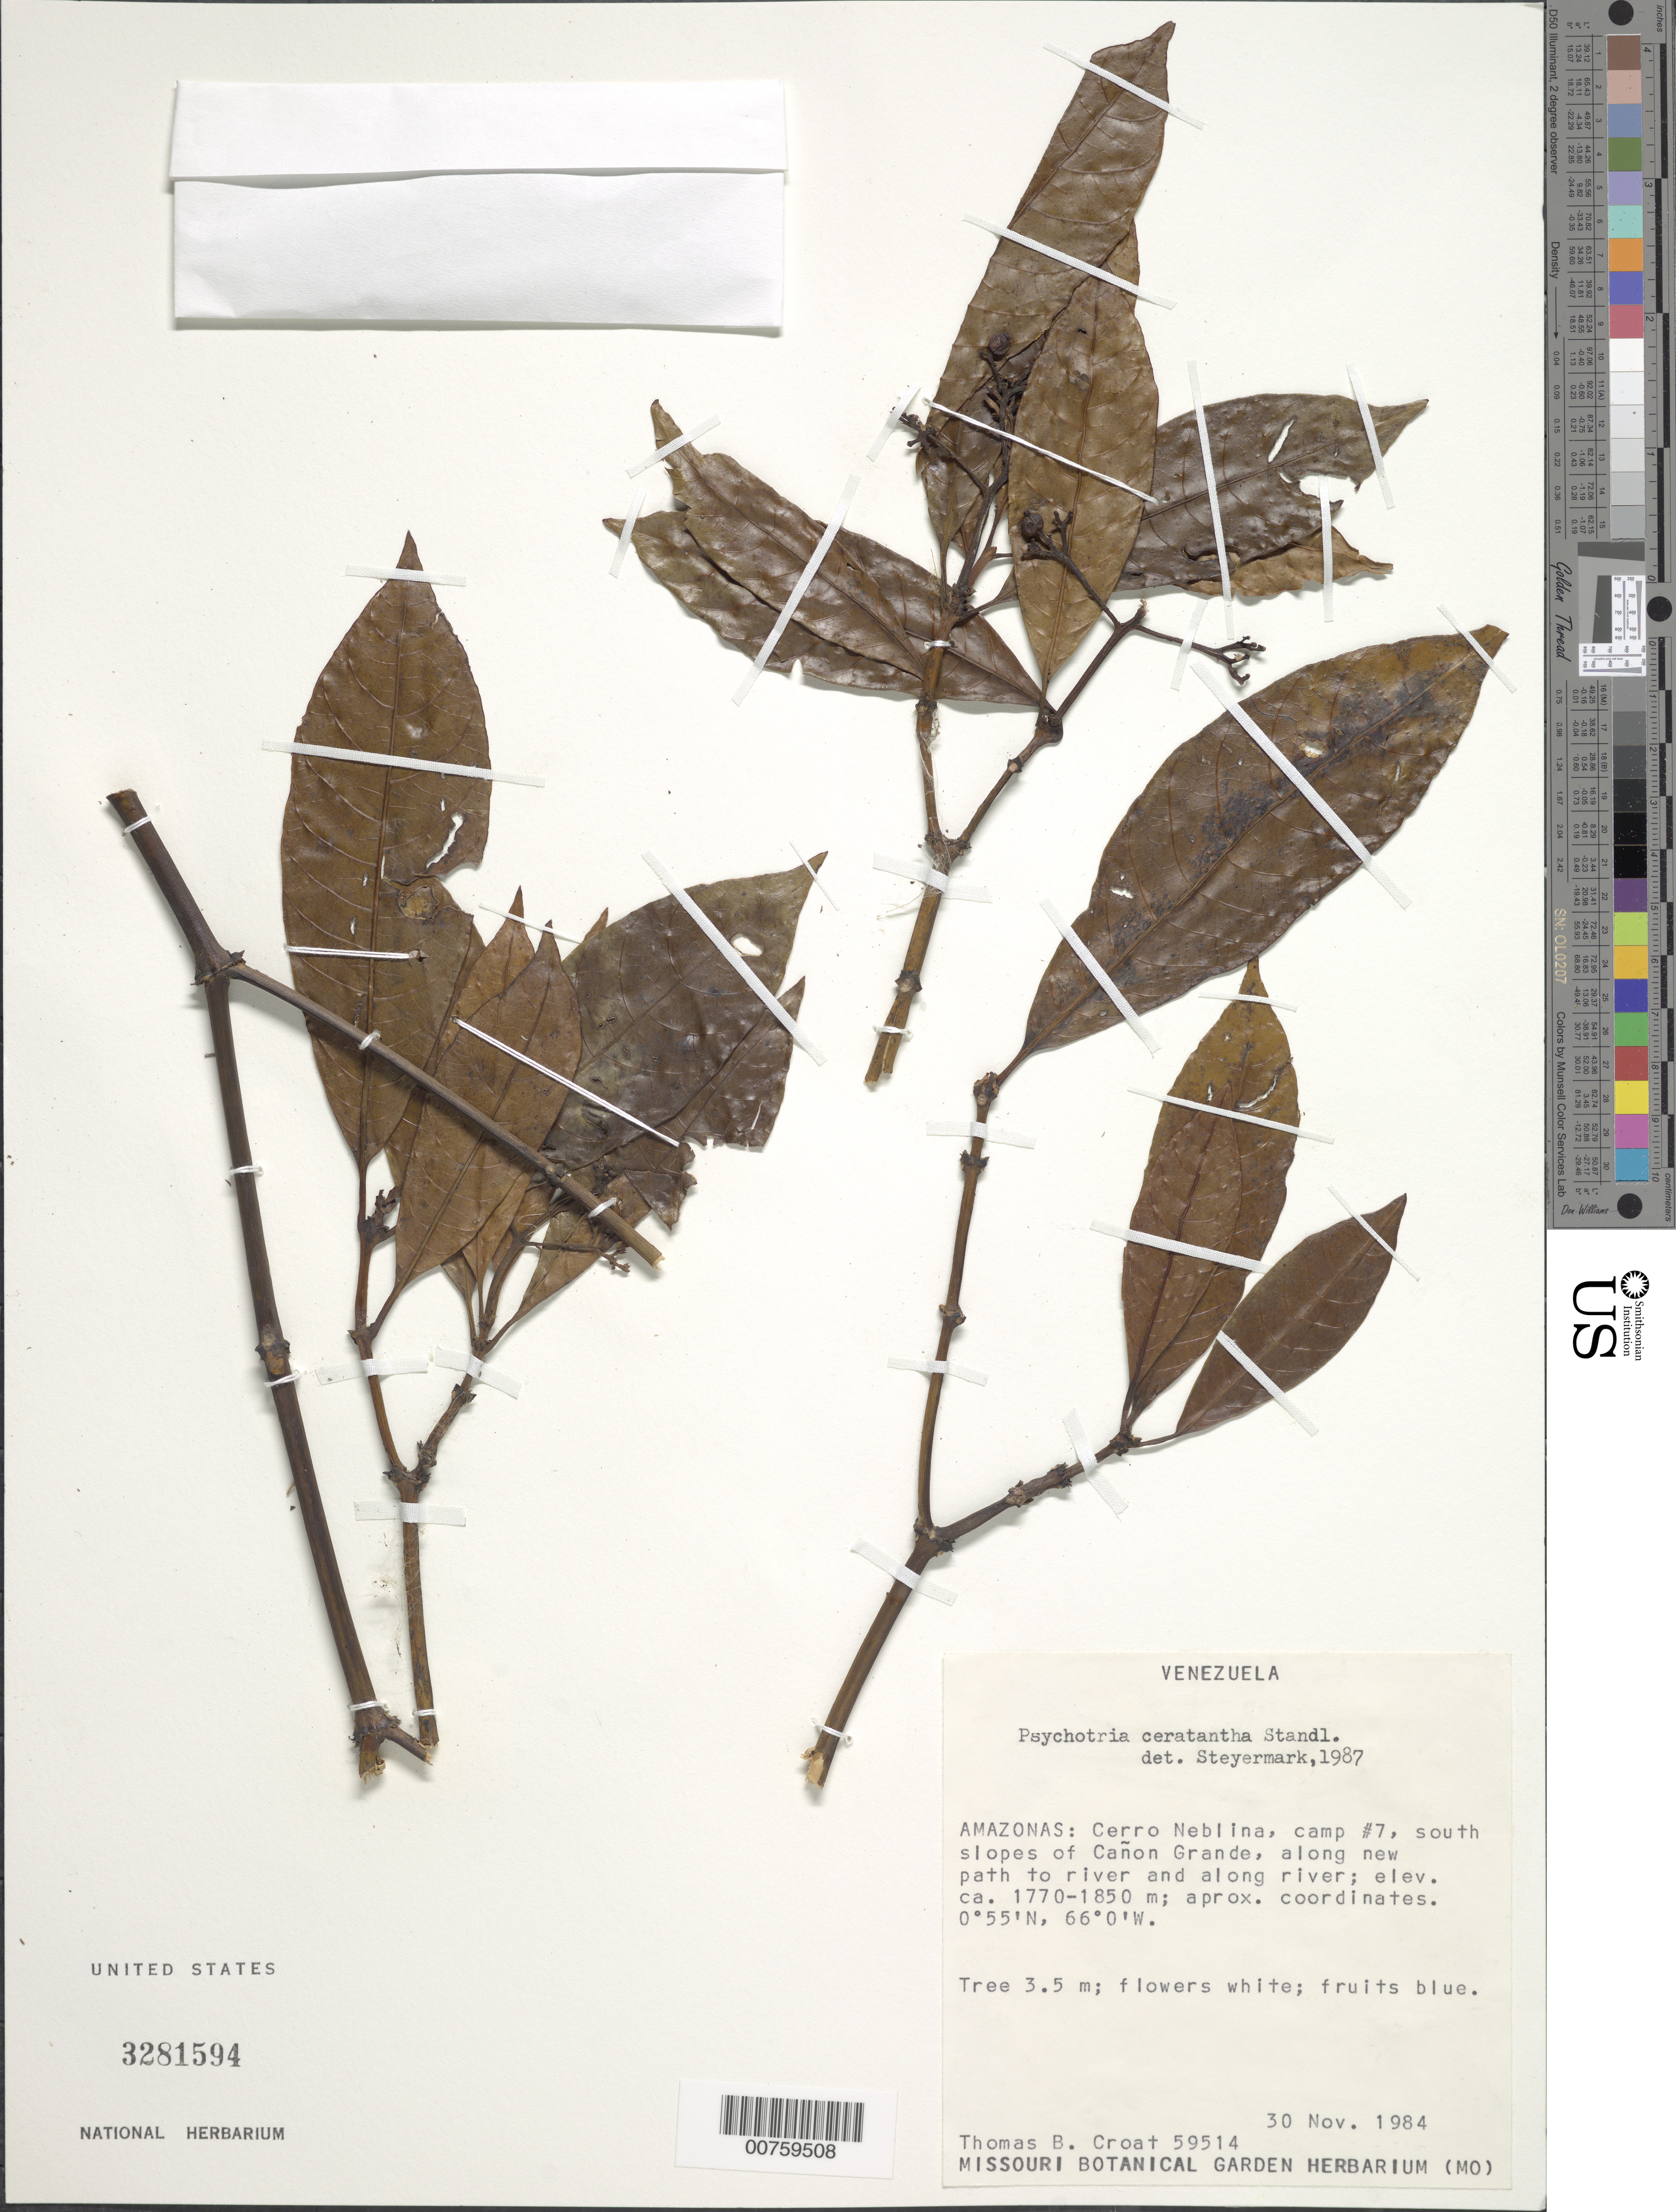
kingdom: Plantae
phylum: Tracheophyta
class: Magnoliopsida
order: Gentianales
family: Rubiaceae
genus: Psychotria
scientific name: Psychotria ceratantha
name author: Standl.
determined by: Steyermark, Julian A., (VEN)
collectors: T. B. Croat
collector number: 59514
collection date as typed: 30-Nov-84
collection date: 1984-11-30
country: Venezuela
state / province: Amazonas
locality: Cerro Neblina, camp #7, S slopes of Cañon Grande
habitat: Along new path t river and along river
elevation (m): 1770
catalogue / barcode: US 3281594